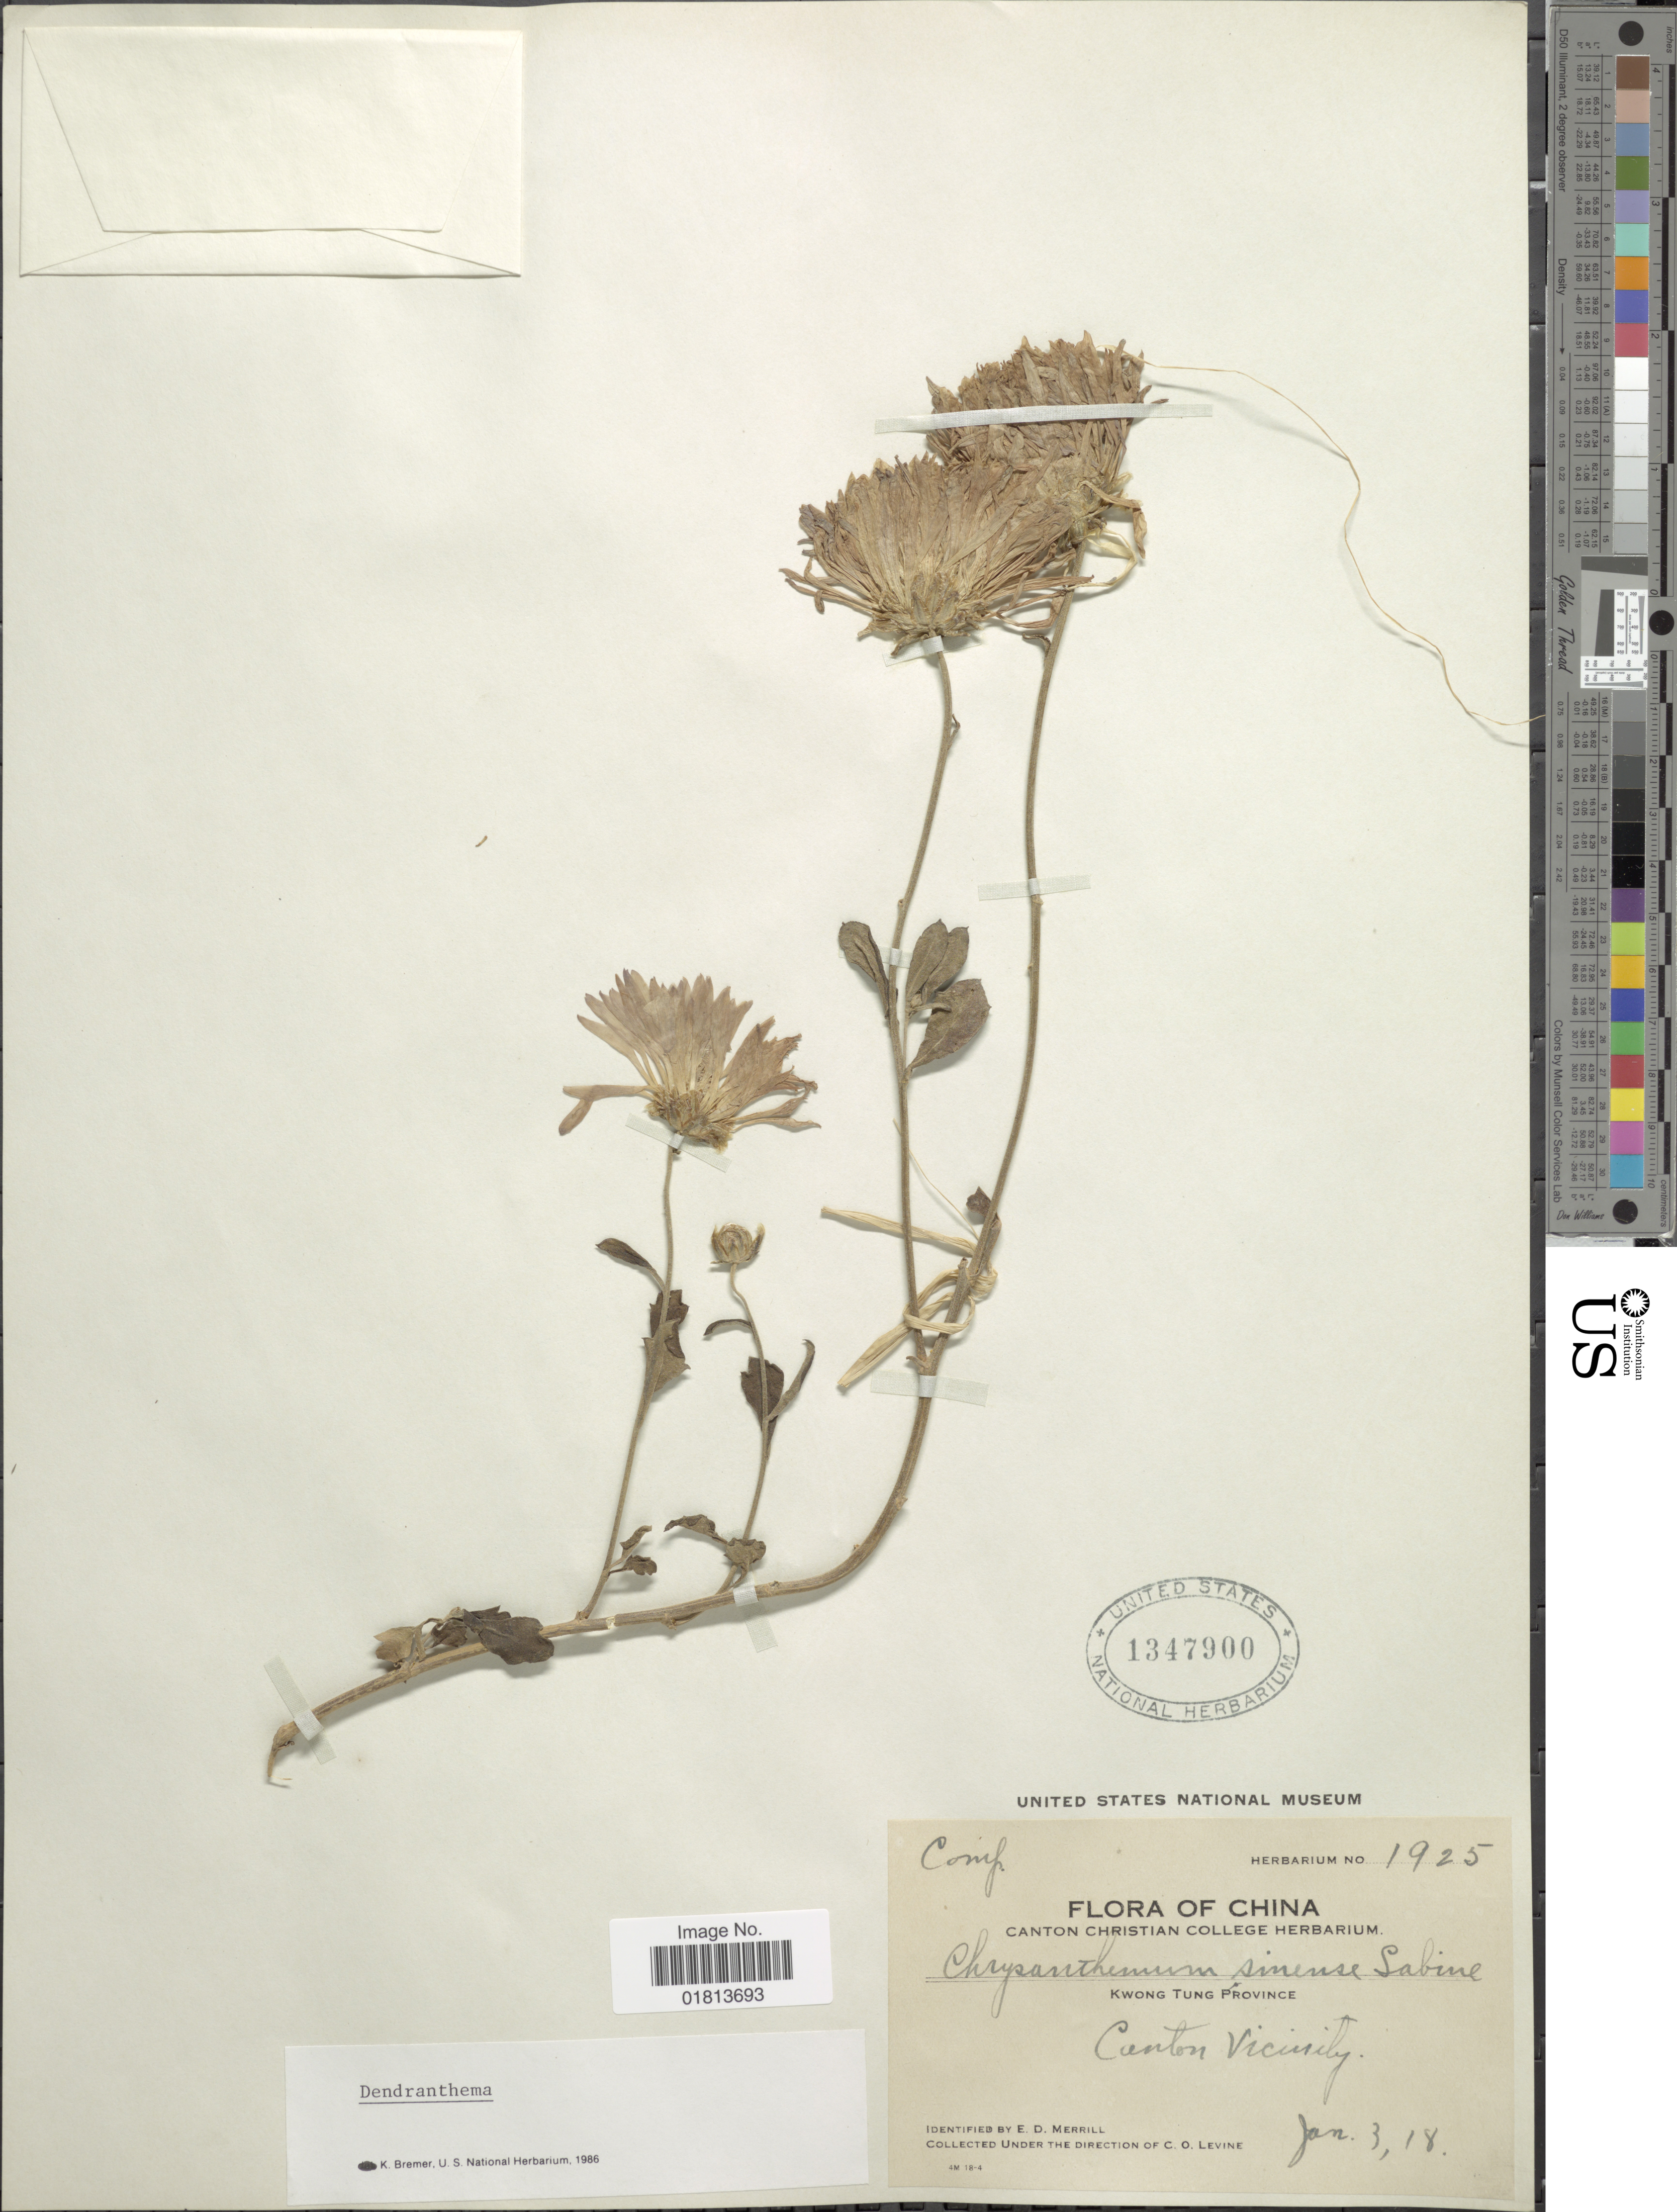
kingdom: Plantae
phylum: Tracheophyta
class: Magnoliopsida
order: Asterales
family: Asteraceae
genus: Dendranthema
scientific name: Dendranthema grandiflorum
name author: (Ramat.) Kitam.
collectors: E. D. Merrill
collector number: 1925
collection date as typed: Transcribed d/m/y: 3/1/18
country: China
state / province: Guangdong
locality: Kwong Tung Province, Canton Vicinity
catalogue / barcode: US 1347900